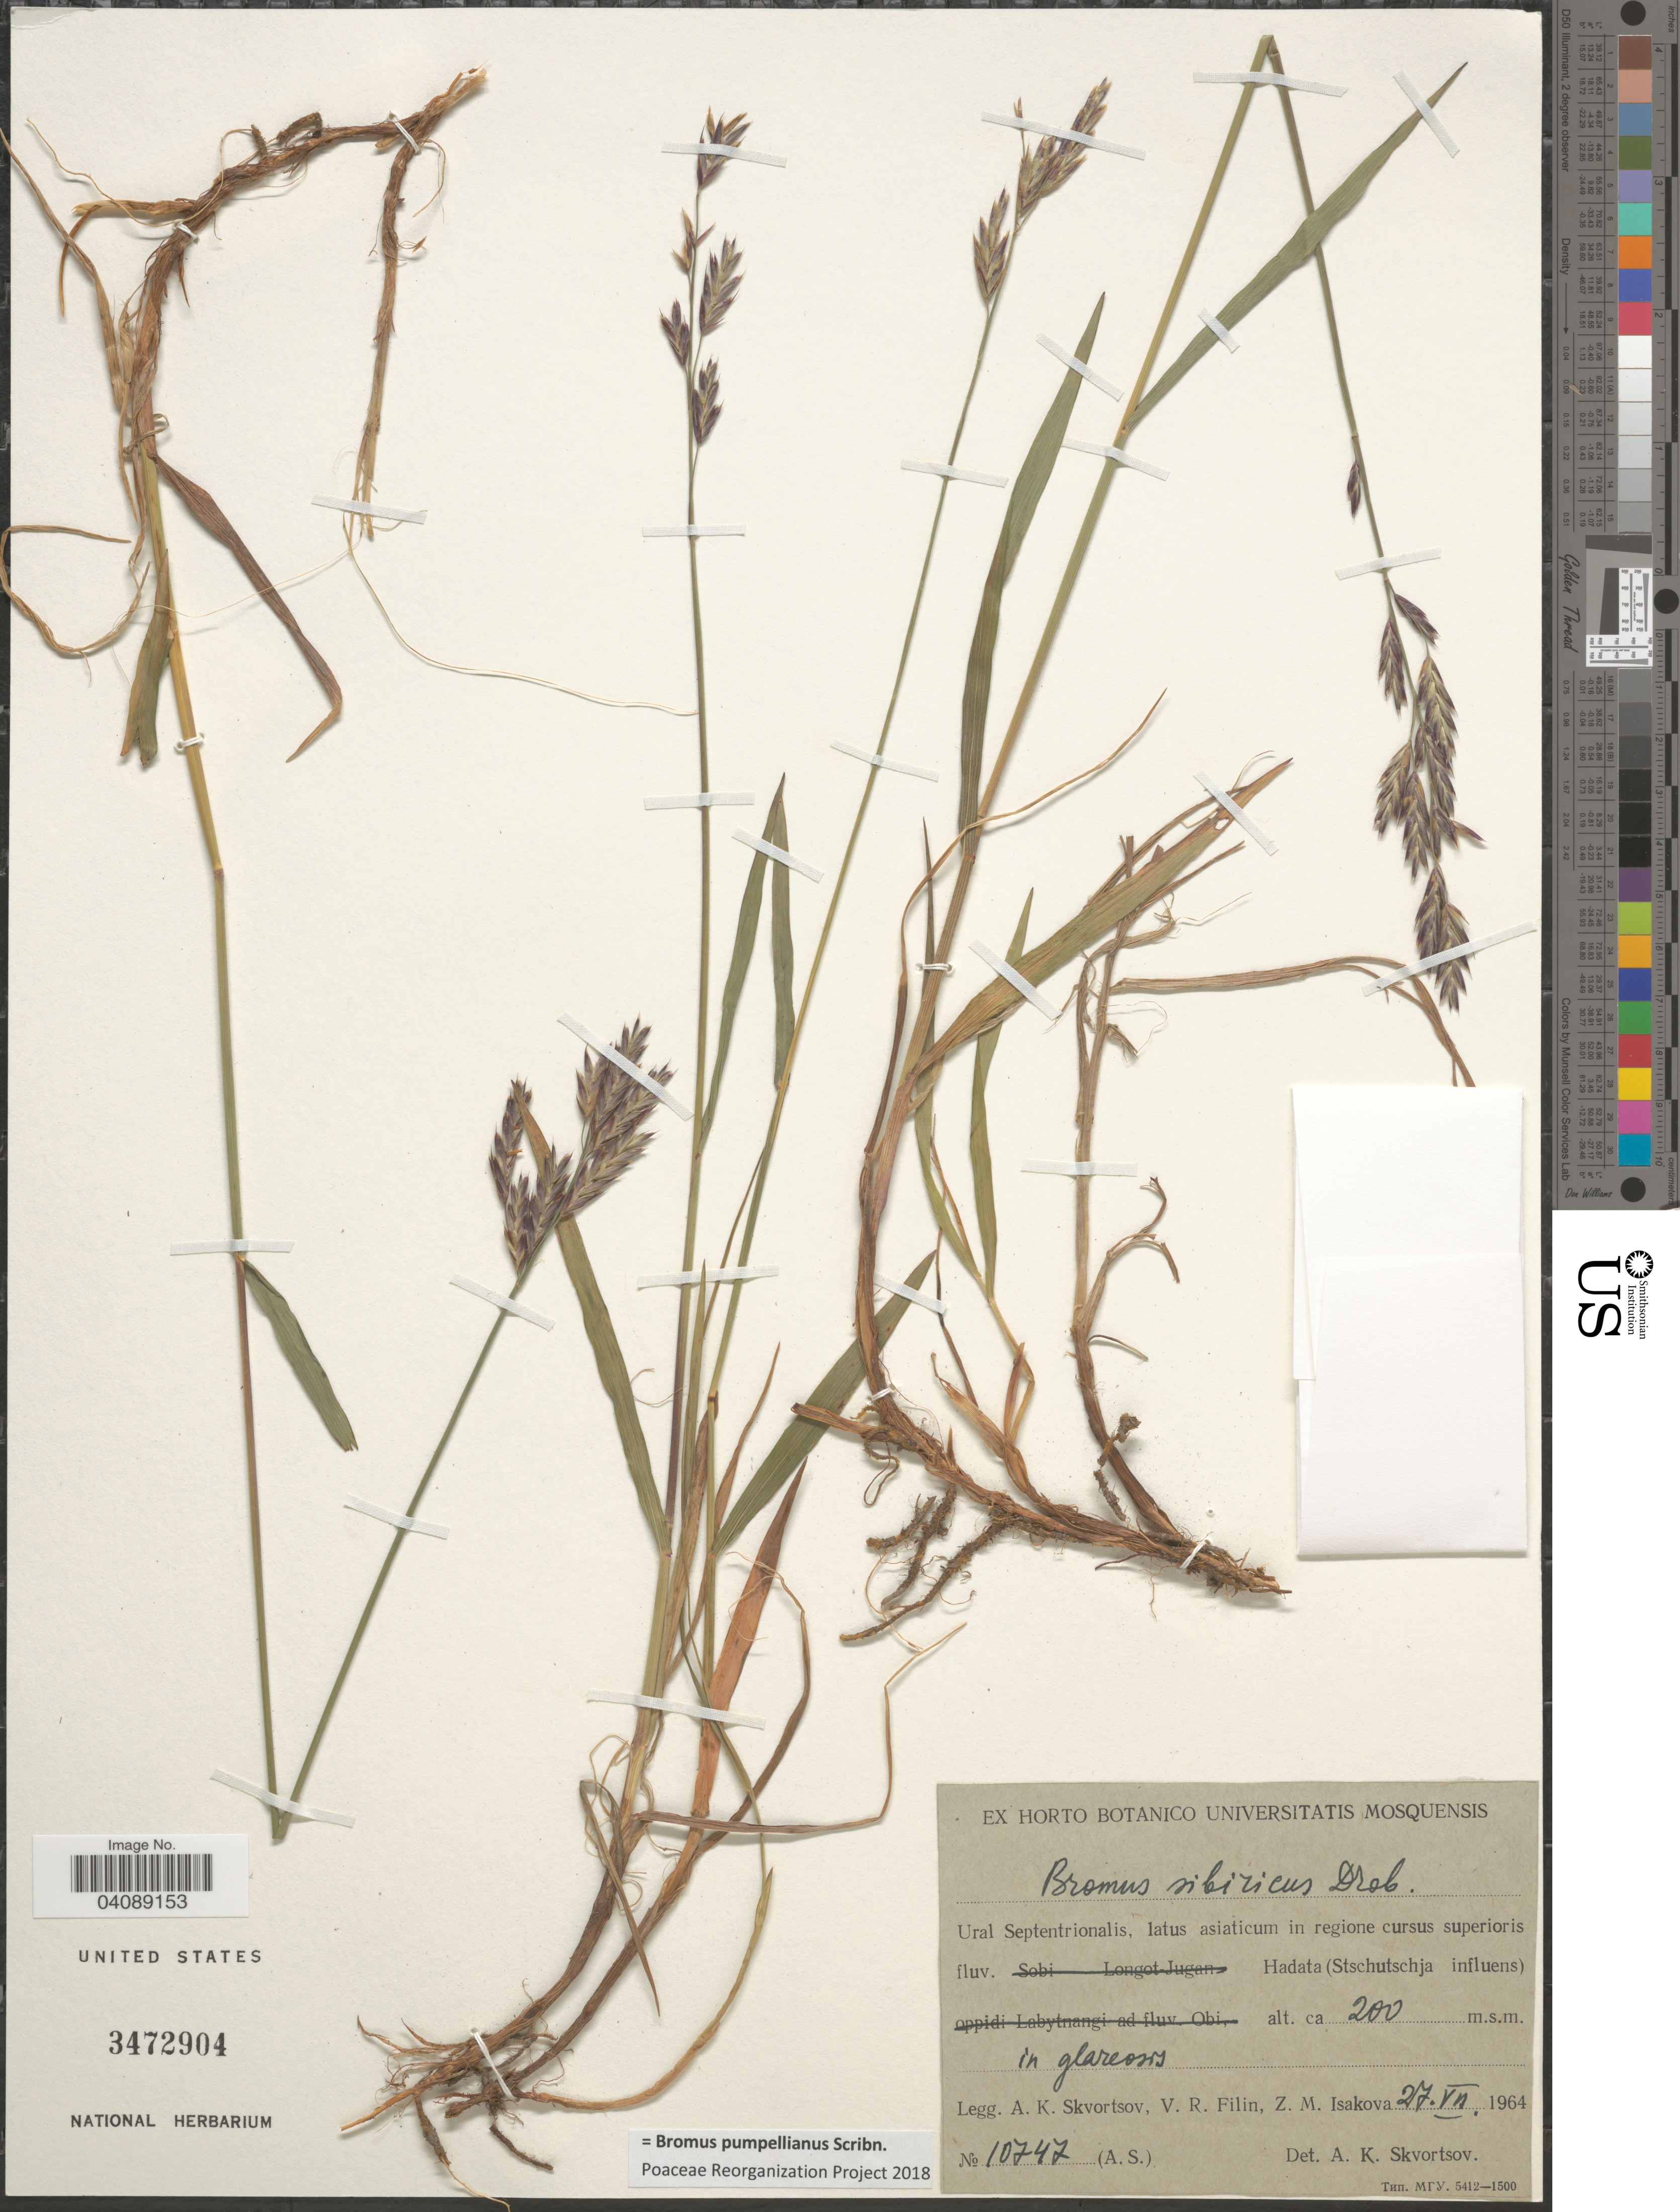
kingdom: Plantae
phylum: Tracheophyta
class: Liliopsida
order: Poales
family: Poaceae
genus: Bromus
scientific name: Bromus pumpellianus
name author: Scribn.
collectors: A. K. Skvortsov, V. Filin & Z. Isakova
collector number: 10747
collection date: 1964-07-27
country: Russian Federation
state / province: Yamalo-Nenets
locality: Ural Septentrionalis, latus asiaticum in regione cursus superioris fluv. Hadata (Stschutschja influens) in glareosis.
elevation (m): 200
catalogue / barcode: US 3472904